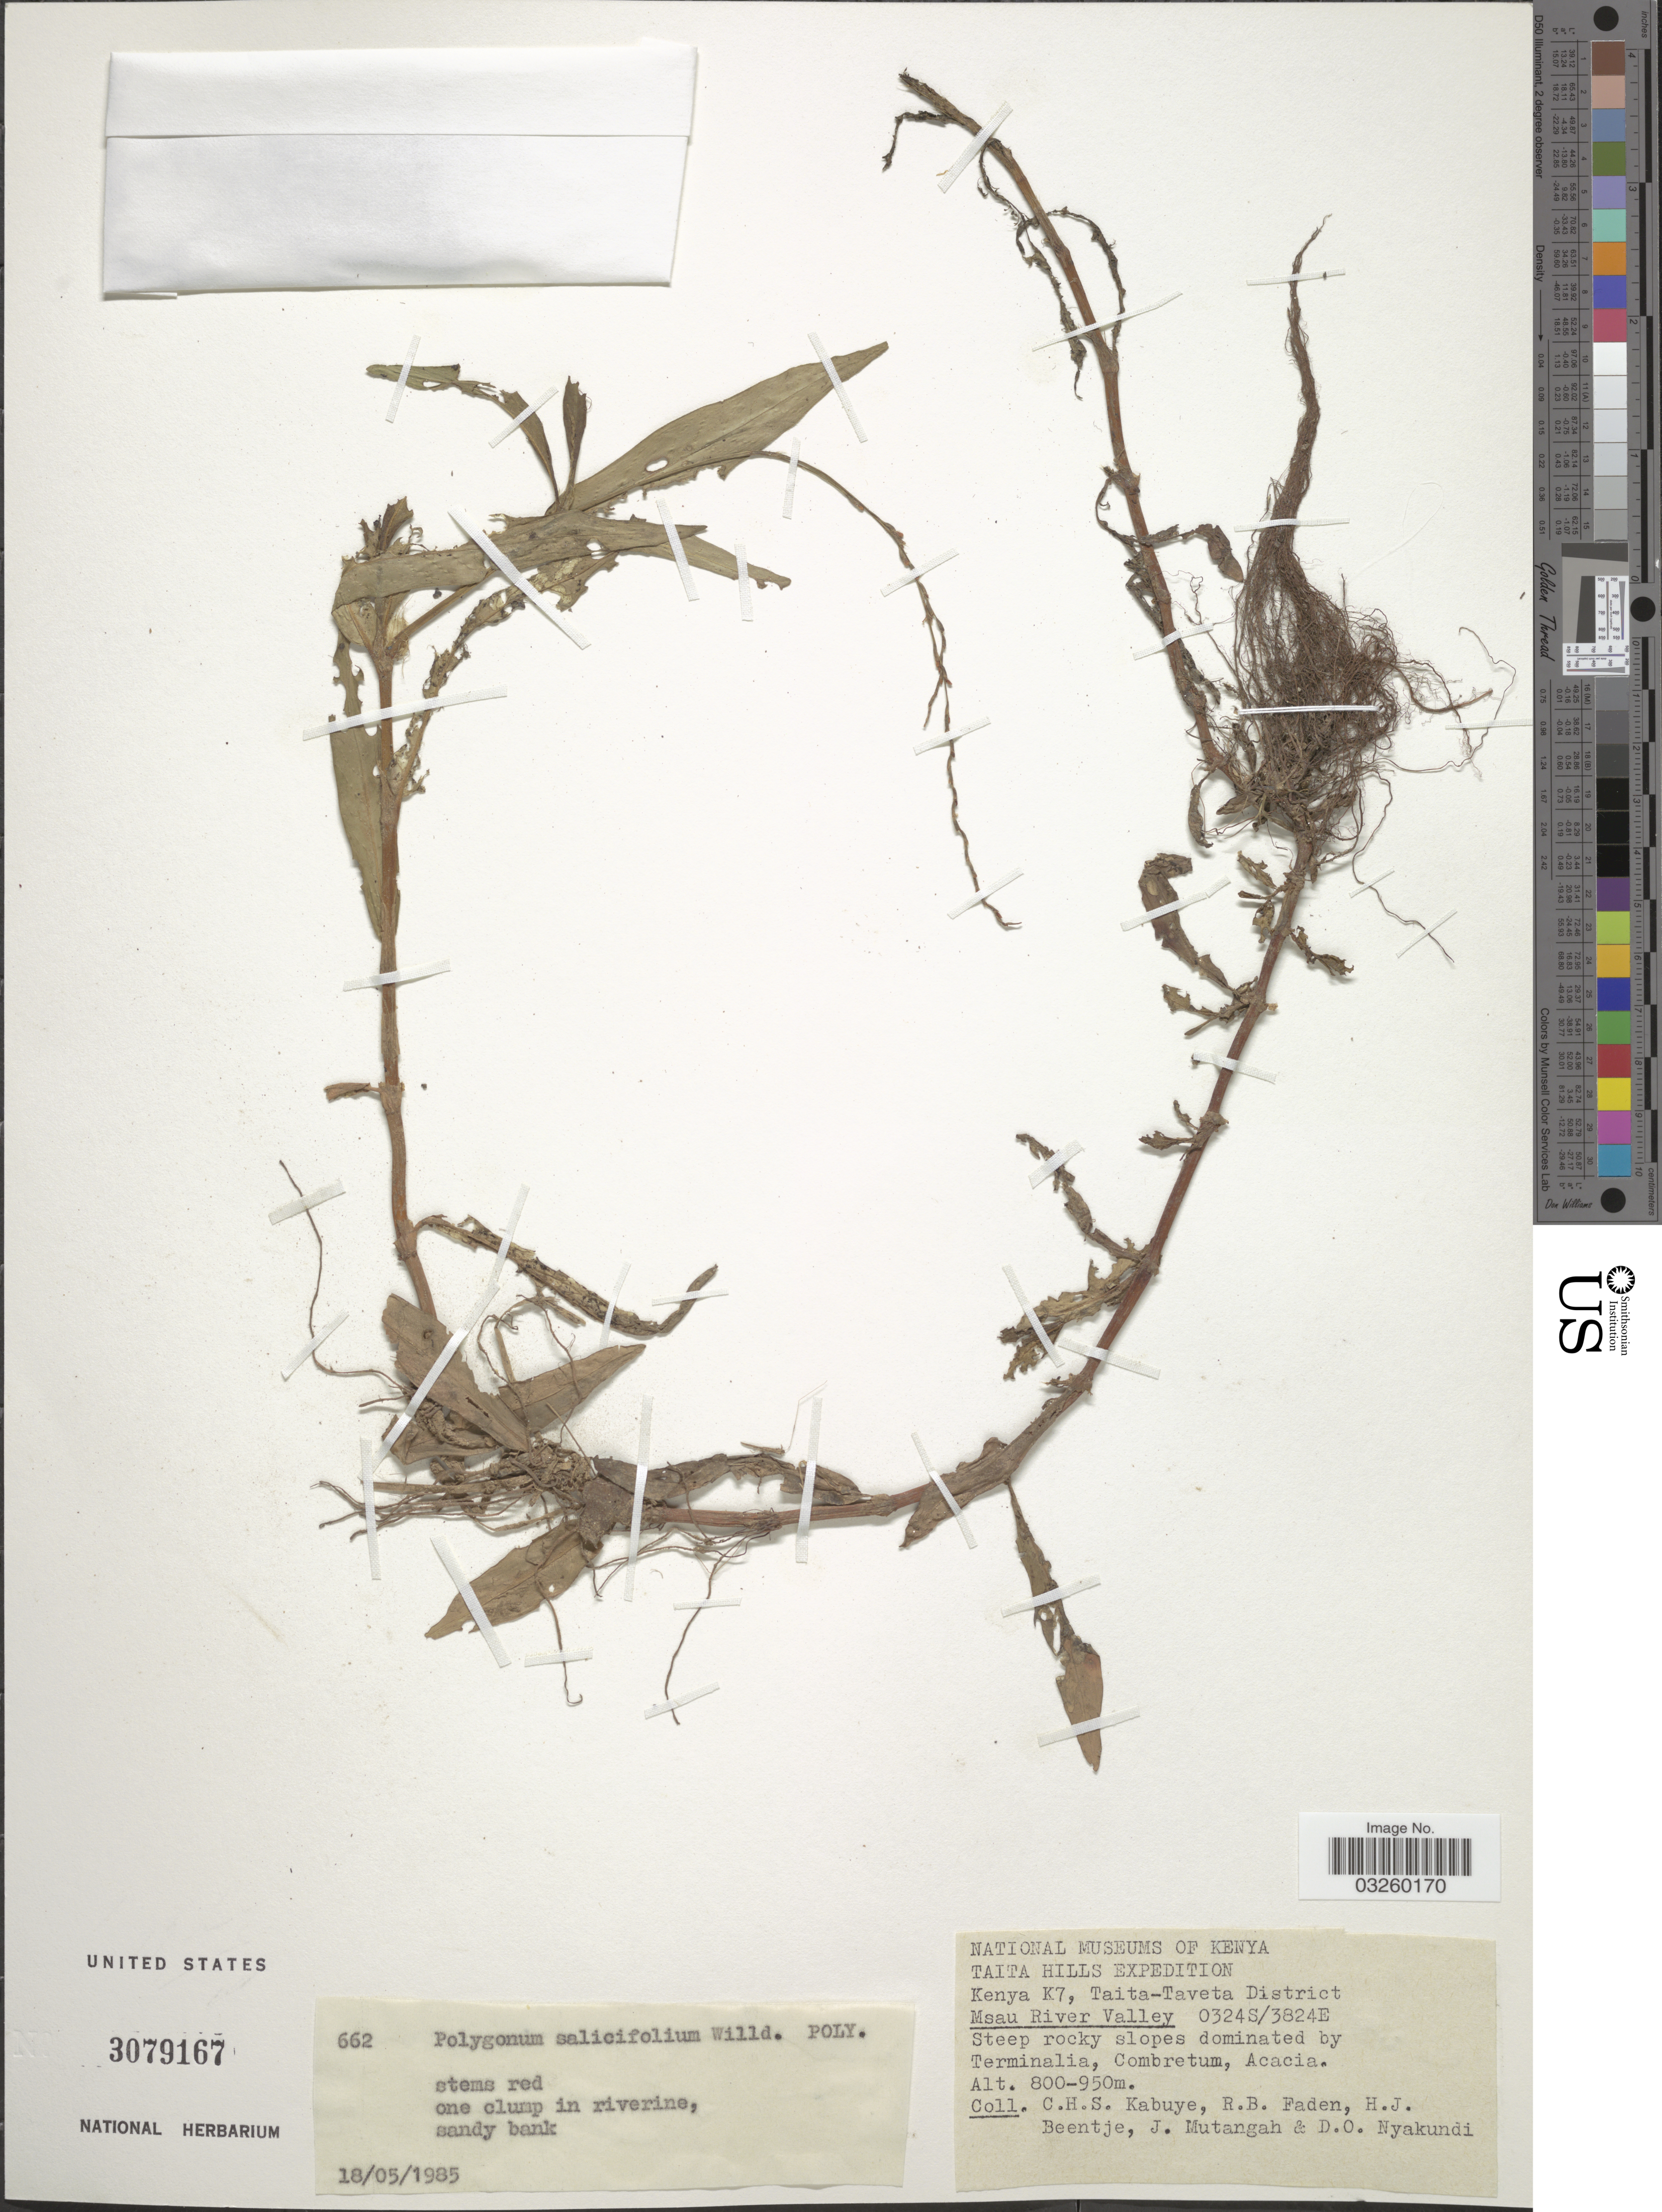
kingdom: Plantae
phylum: Tracheophyta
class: Magnoliopsida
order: Caryophyllales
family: Polygonaceae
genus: Polygonum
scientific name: Polygonum salicifolium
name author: Brouss. ex Willd.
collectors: C. Kabuye, R. B. Faden, H. J. Beentje, J. Mutangah & D. Nyakundi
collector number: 662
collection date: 1985-05-18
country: Kenya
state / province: Taita Taveta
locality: Taita Hills. Kenya K7, Taita-Taveta District. Msau River Valley.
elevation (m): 800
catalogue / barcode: US 3079167